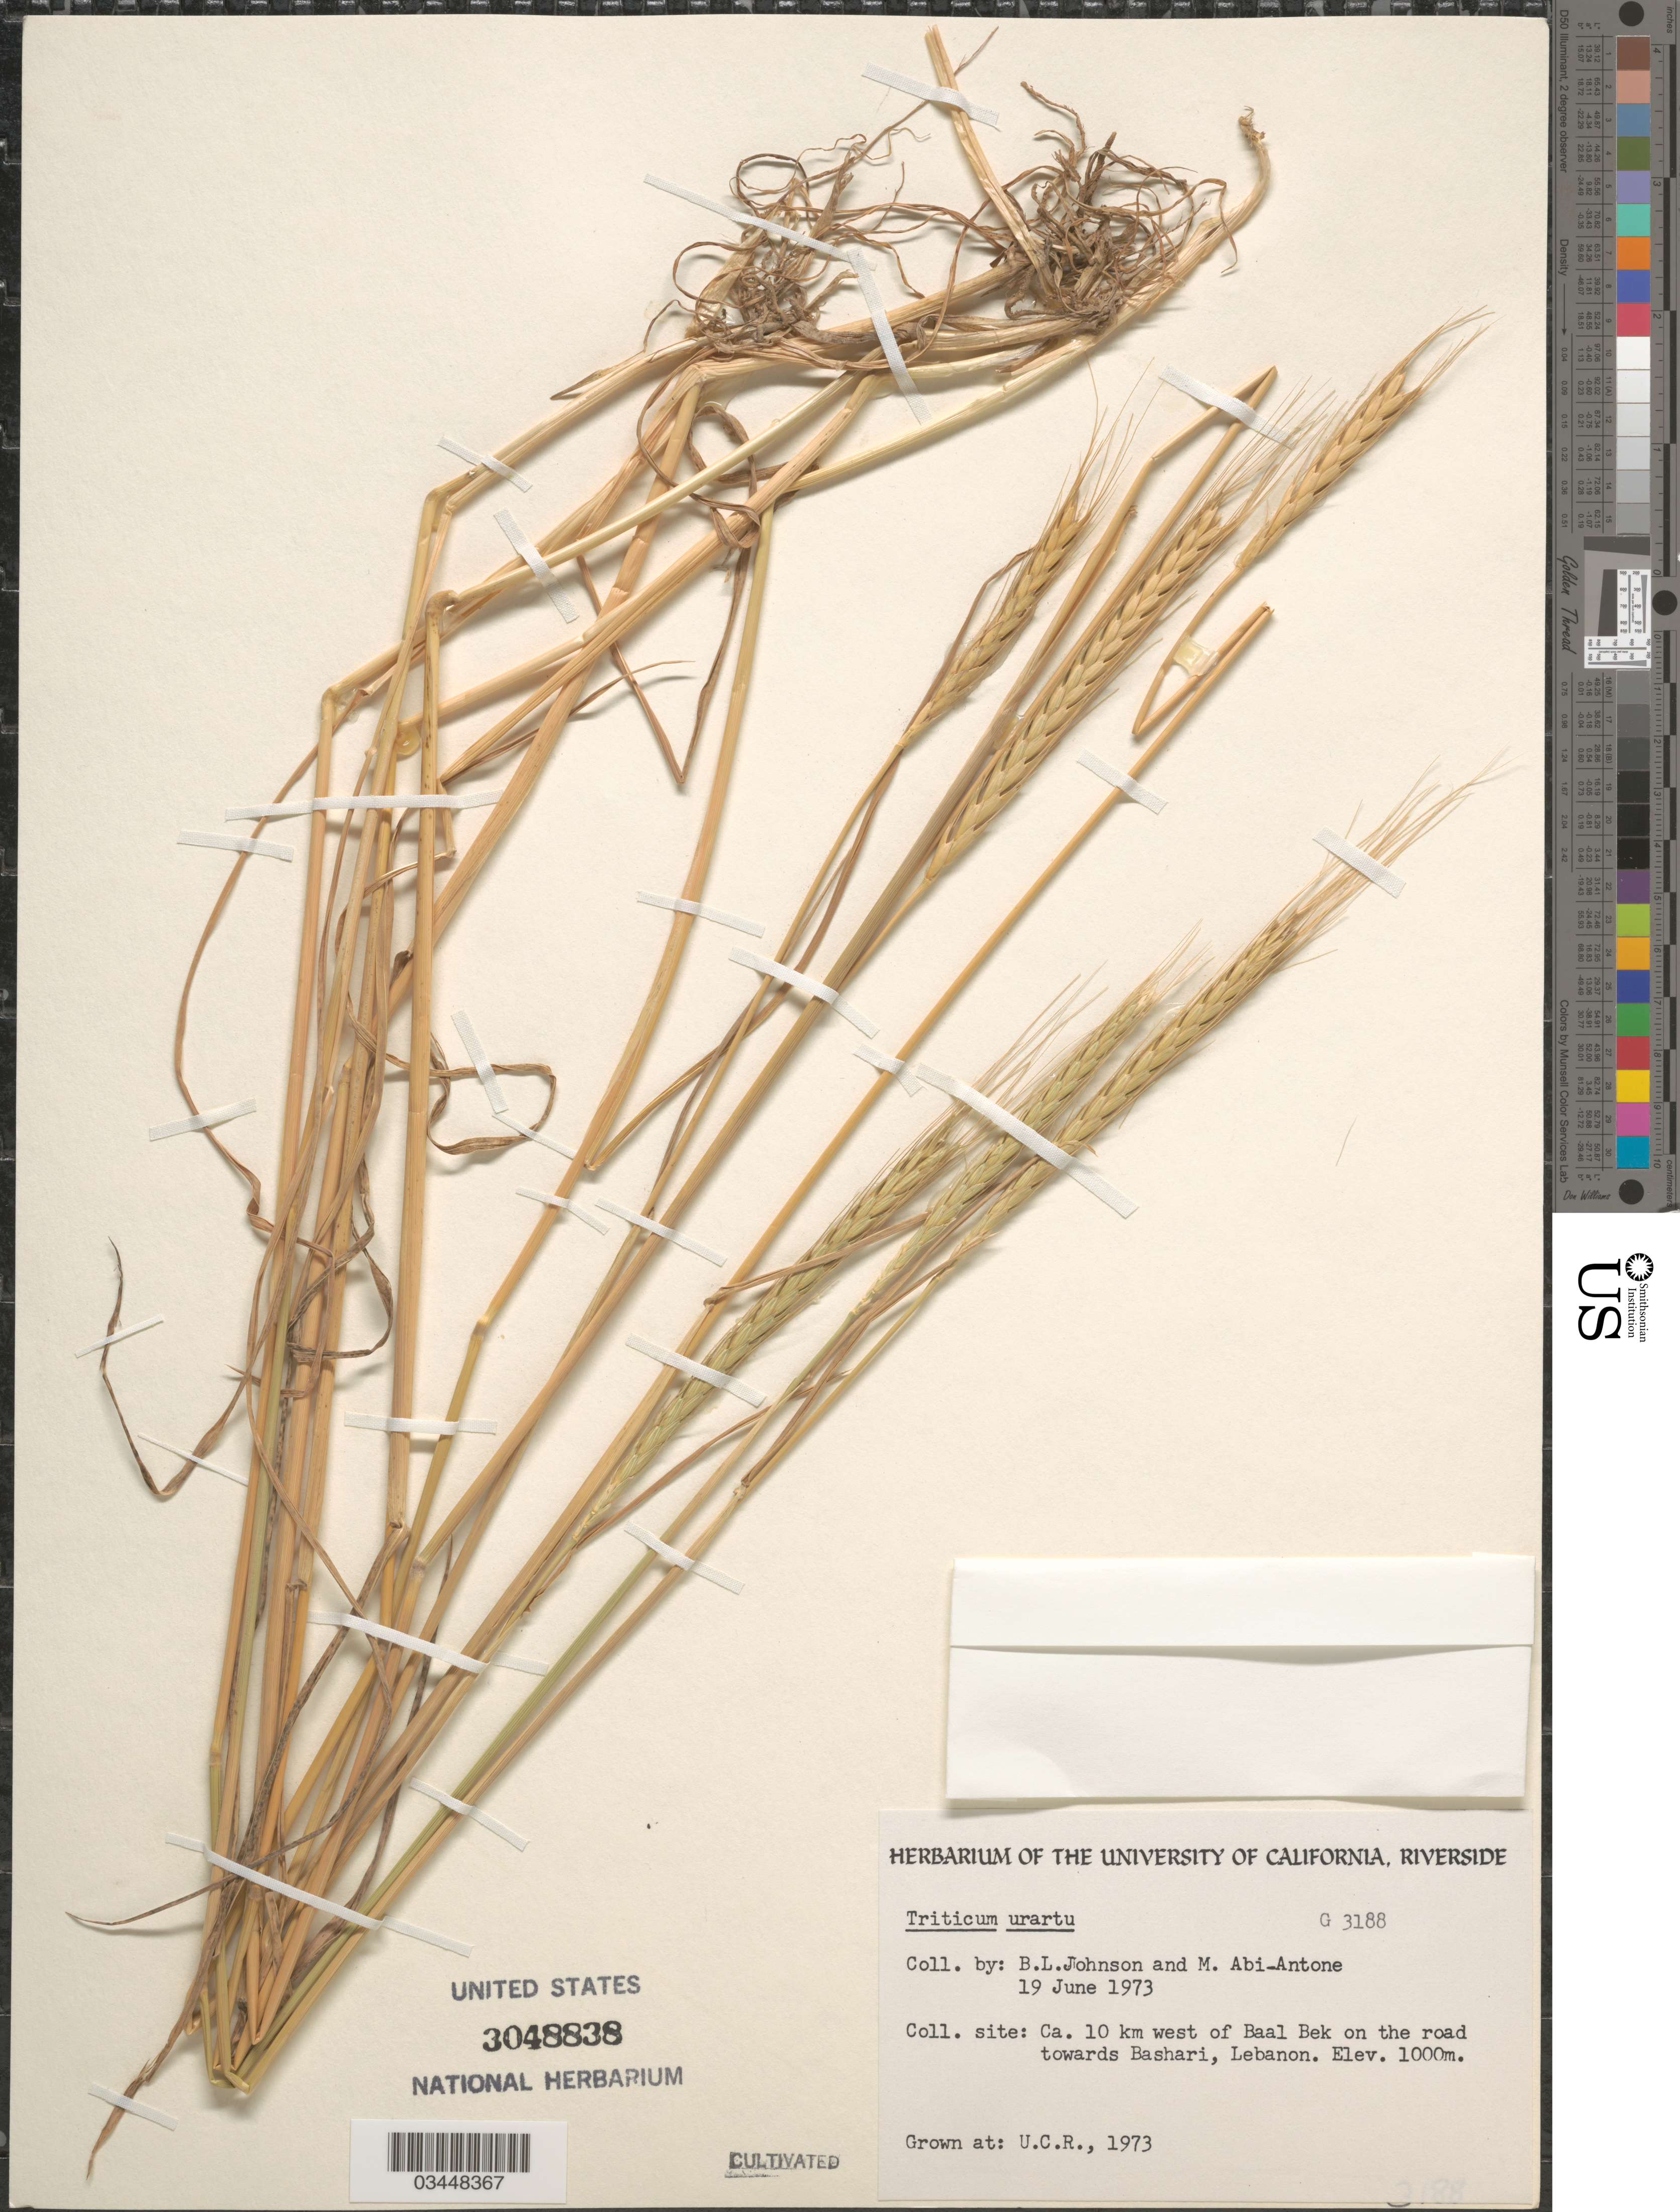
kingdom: Plantae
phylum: Tracheophyta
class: Liliopsida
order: Poales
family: Poaceae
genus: Triticum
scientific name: Triticum urartu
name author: Thumanjan ex Gandilyan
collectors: ex herb. Univ. of California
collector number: G3188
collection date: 1973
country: United States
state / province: California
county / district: Riverside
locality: U.C.R.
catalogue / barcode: US 3048838